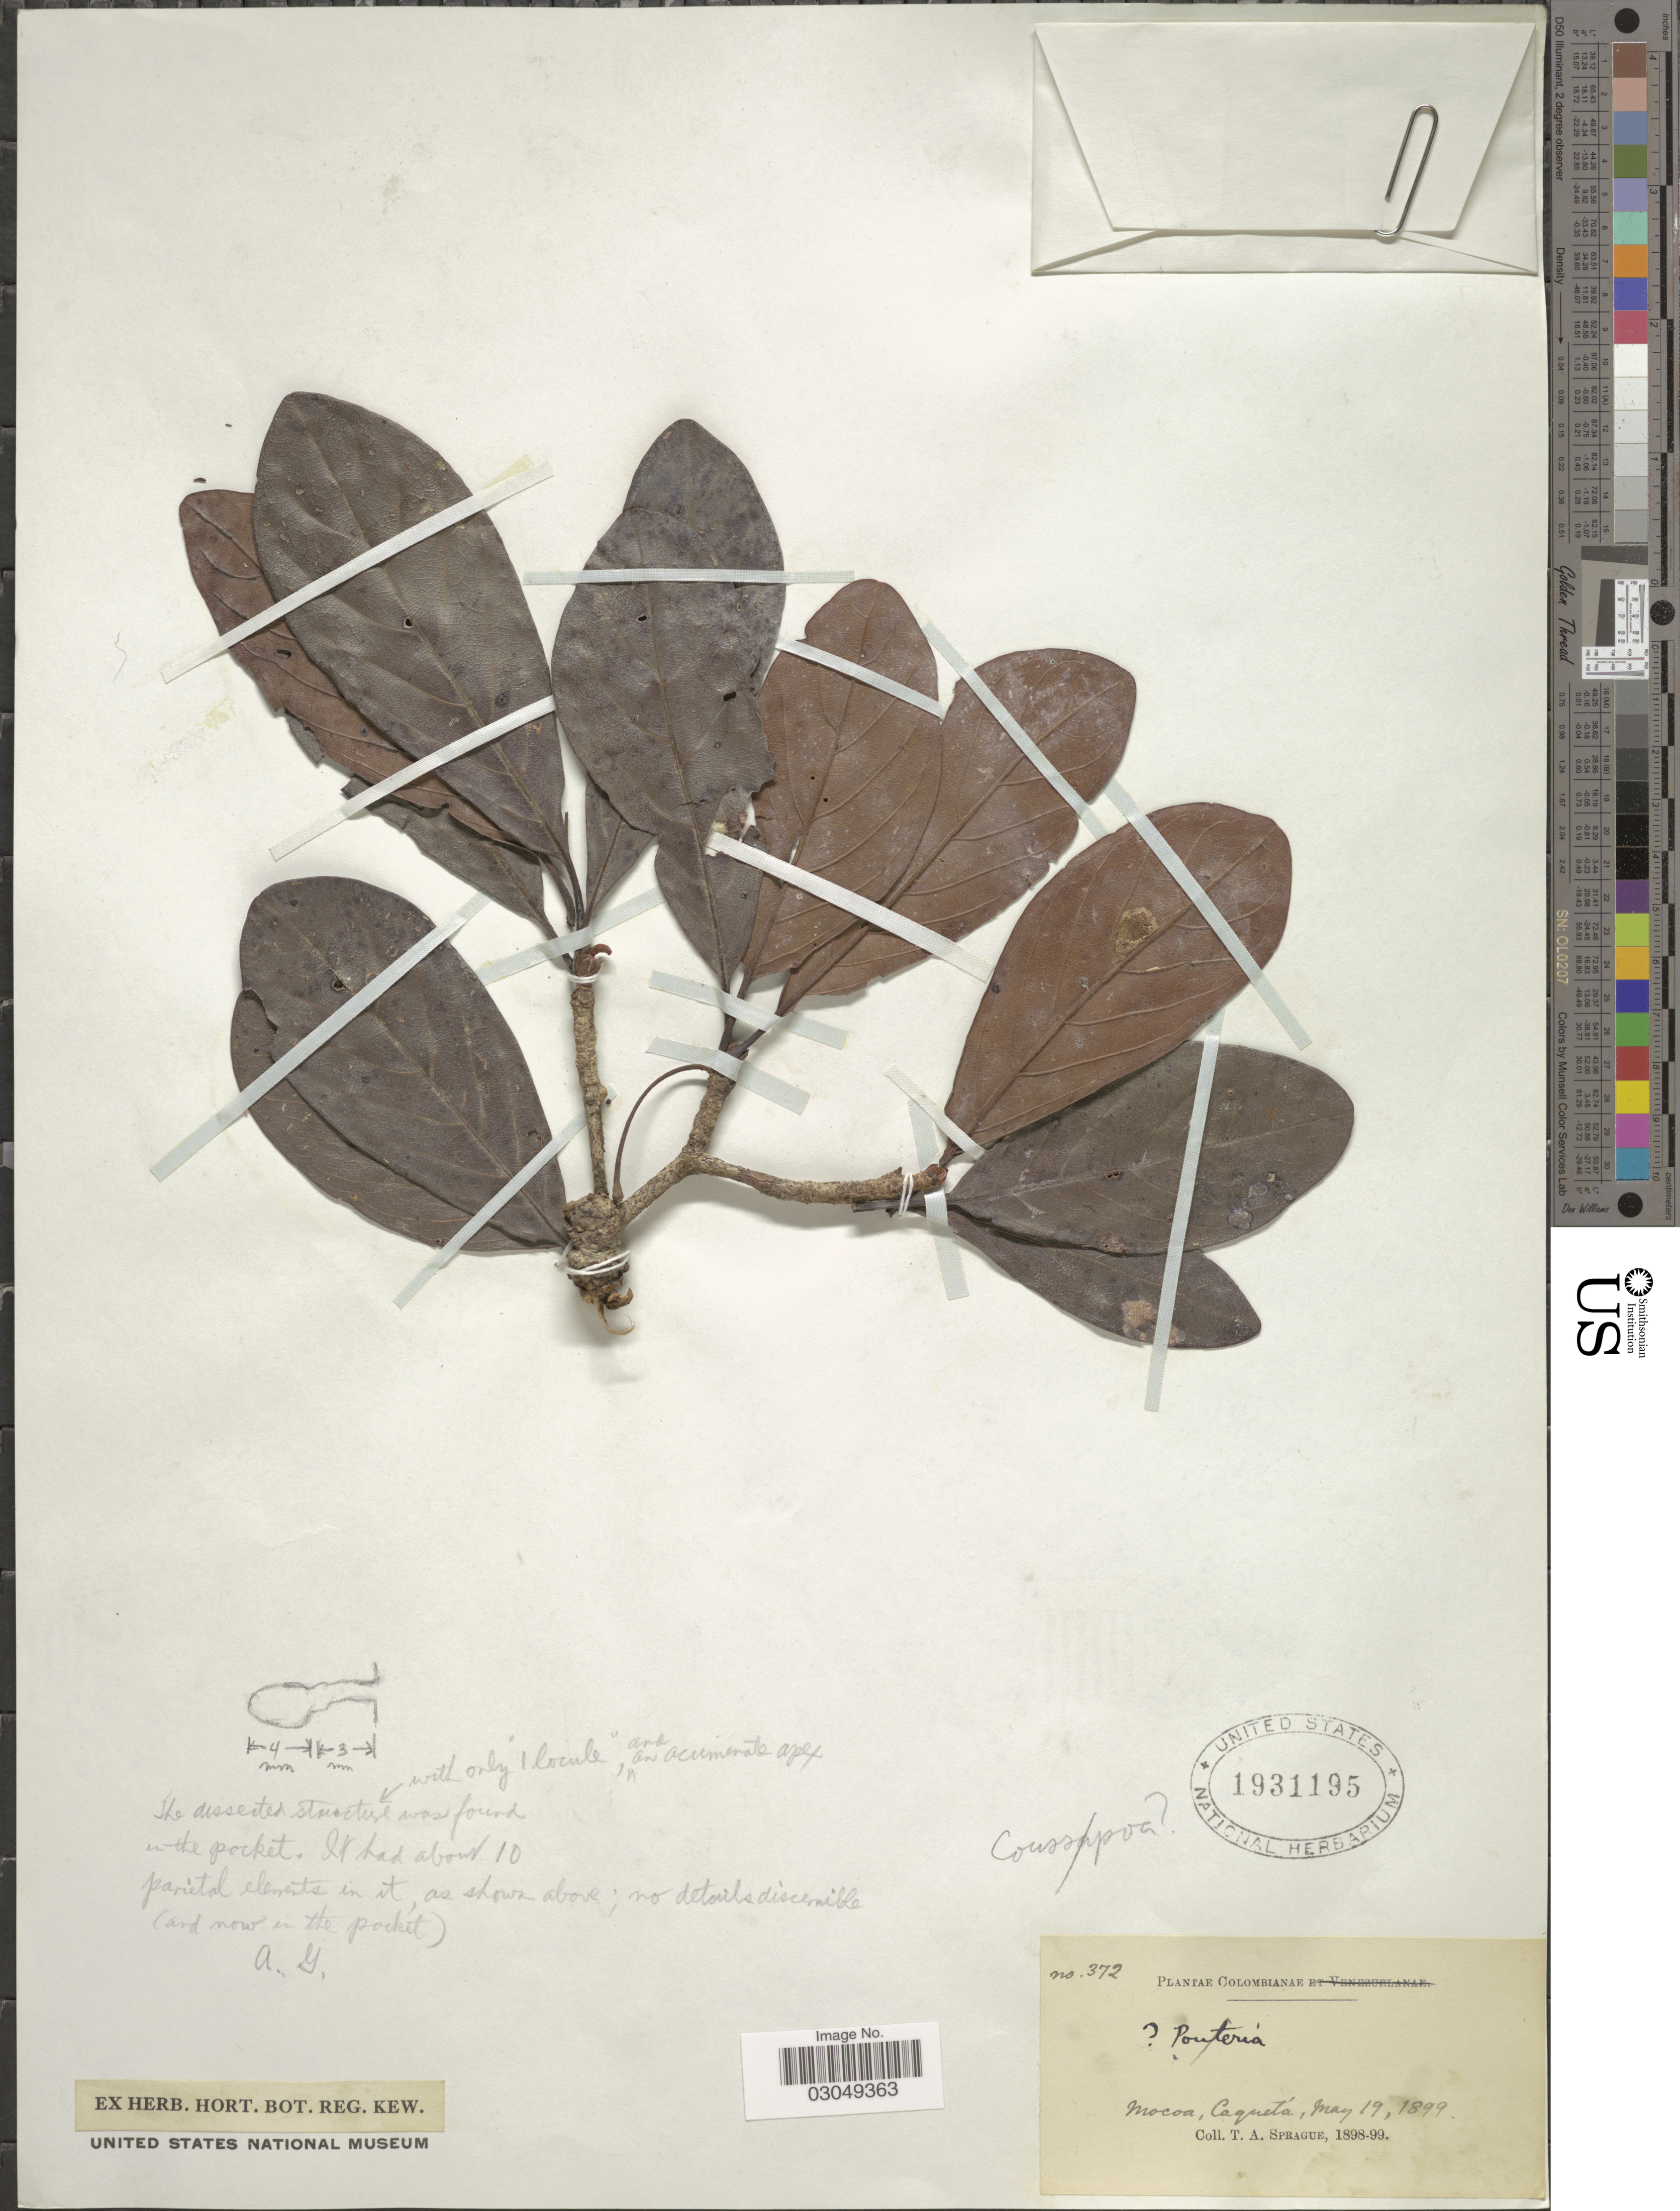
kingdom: Plantae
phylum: Tracheophyta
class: Magnoliopsida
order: Myrtales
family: Combretaceae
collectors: T. A. Sprague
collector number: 372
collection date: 1899-05-19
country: Colombia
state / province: Caquetá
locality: Mocoa.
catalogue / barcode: US 1931195